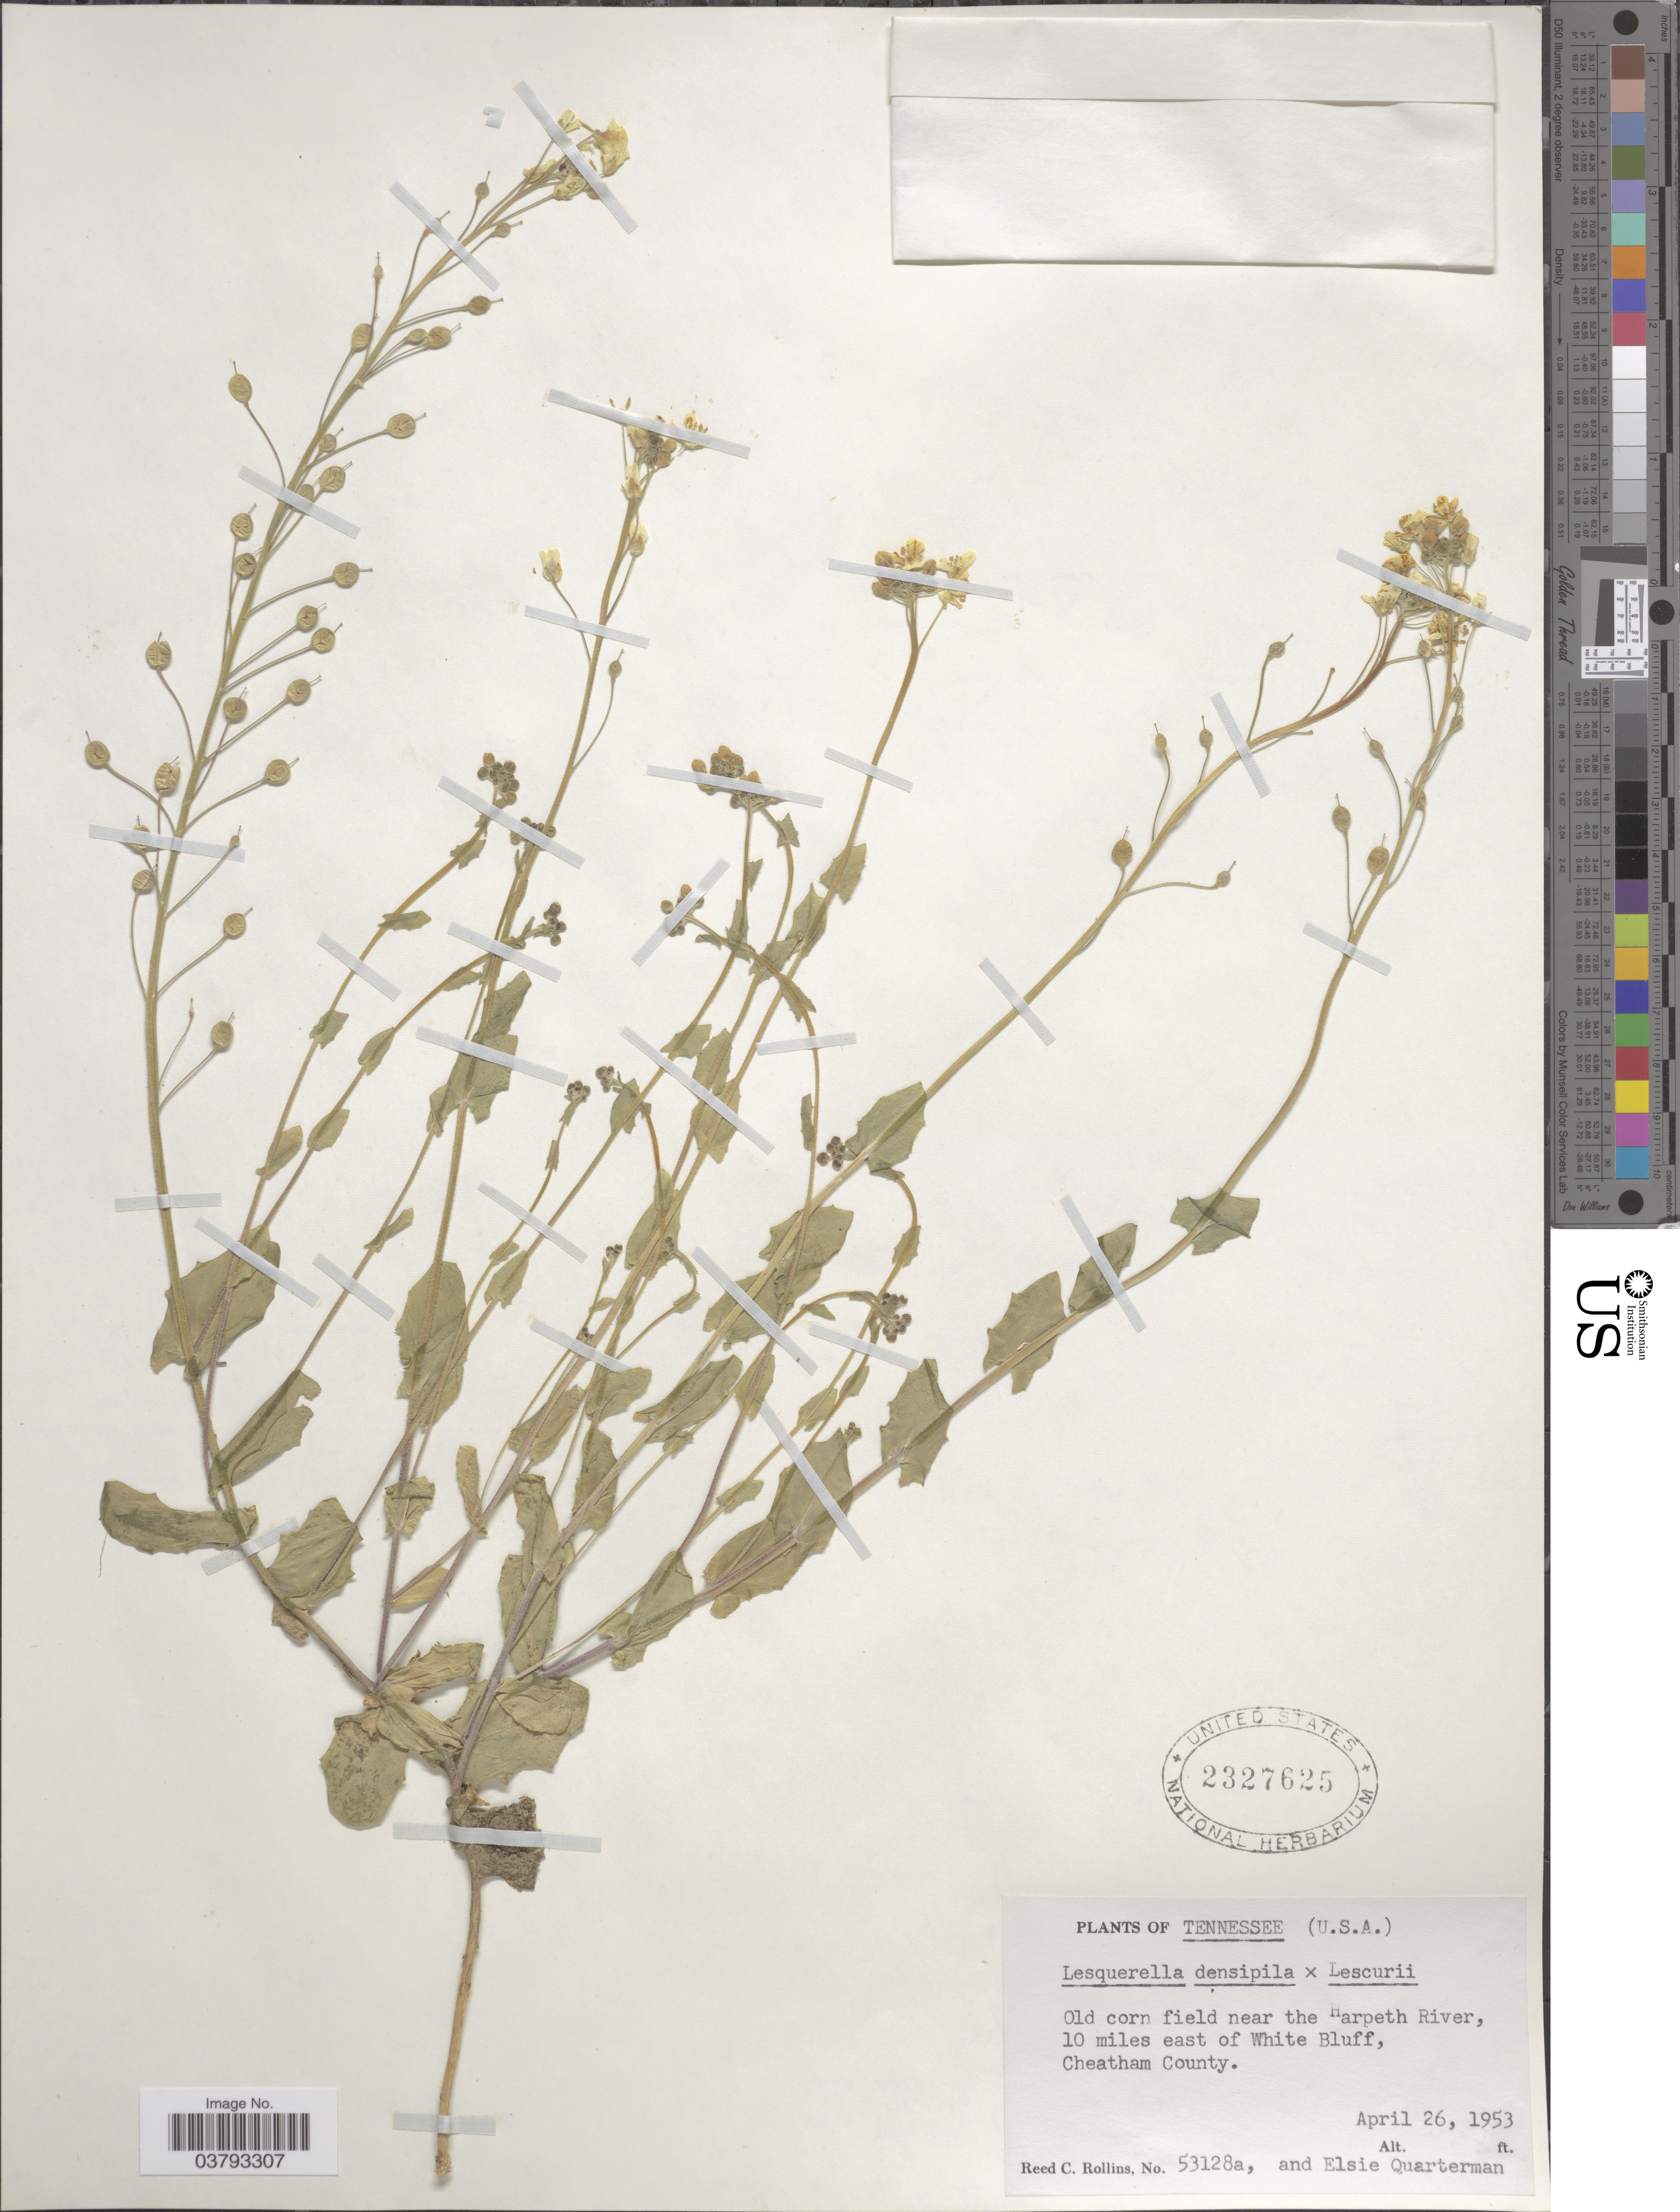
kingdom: Plantae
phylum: Tracheophyta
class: Magnoliopsida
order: Brassicales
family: Brassicaceae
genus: Lesquerella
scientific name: Lesquerella densipila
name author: Rollins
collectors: R. C. Rollins & E. Quarterman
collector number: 53128a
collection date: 1953-04-26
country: United States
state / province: Tennessee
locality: Old corn field near the Harpeth River, 10 miles east of White Bluff, Cheatham County.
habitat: old corn field near river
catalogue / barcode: US 2327625